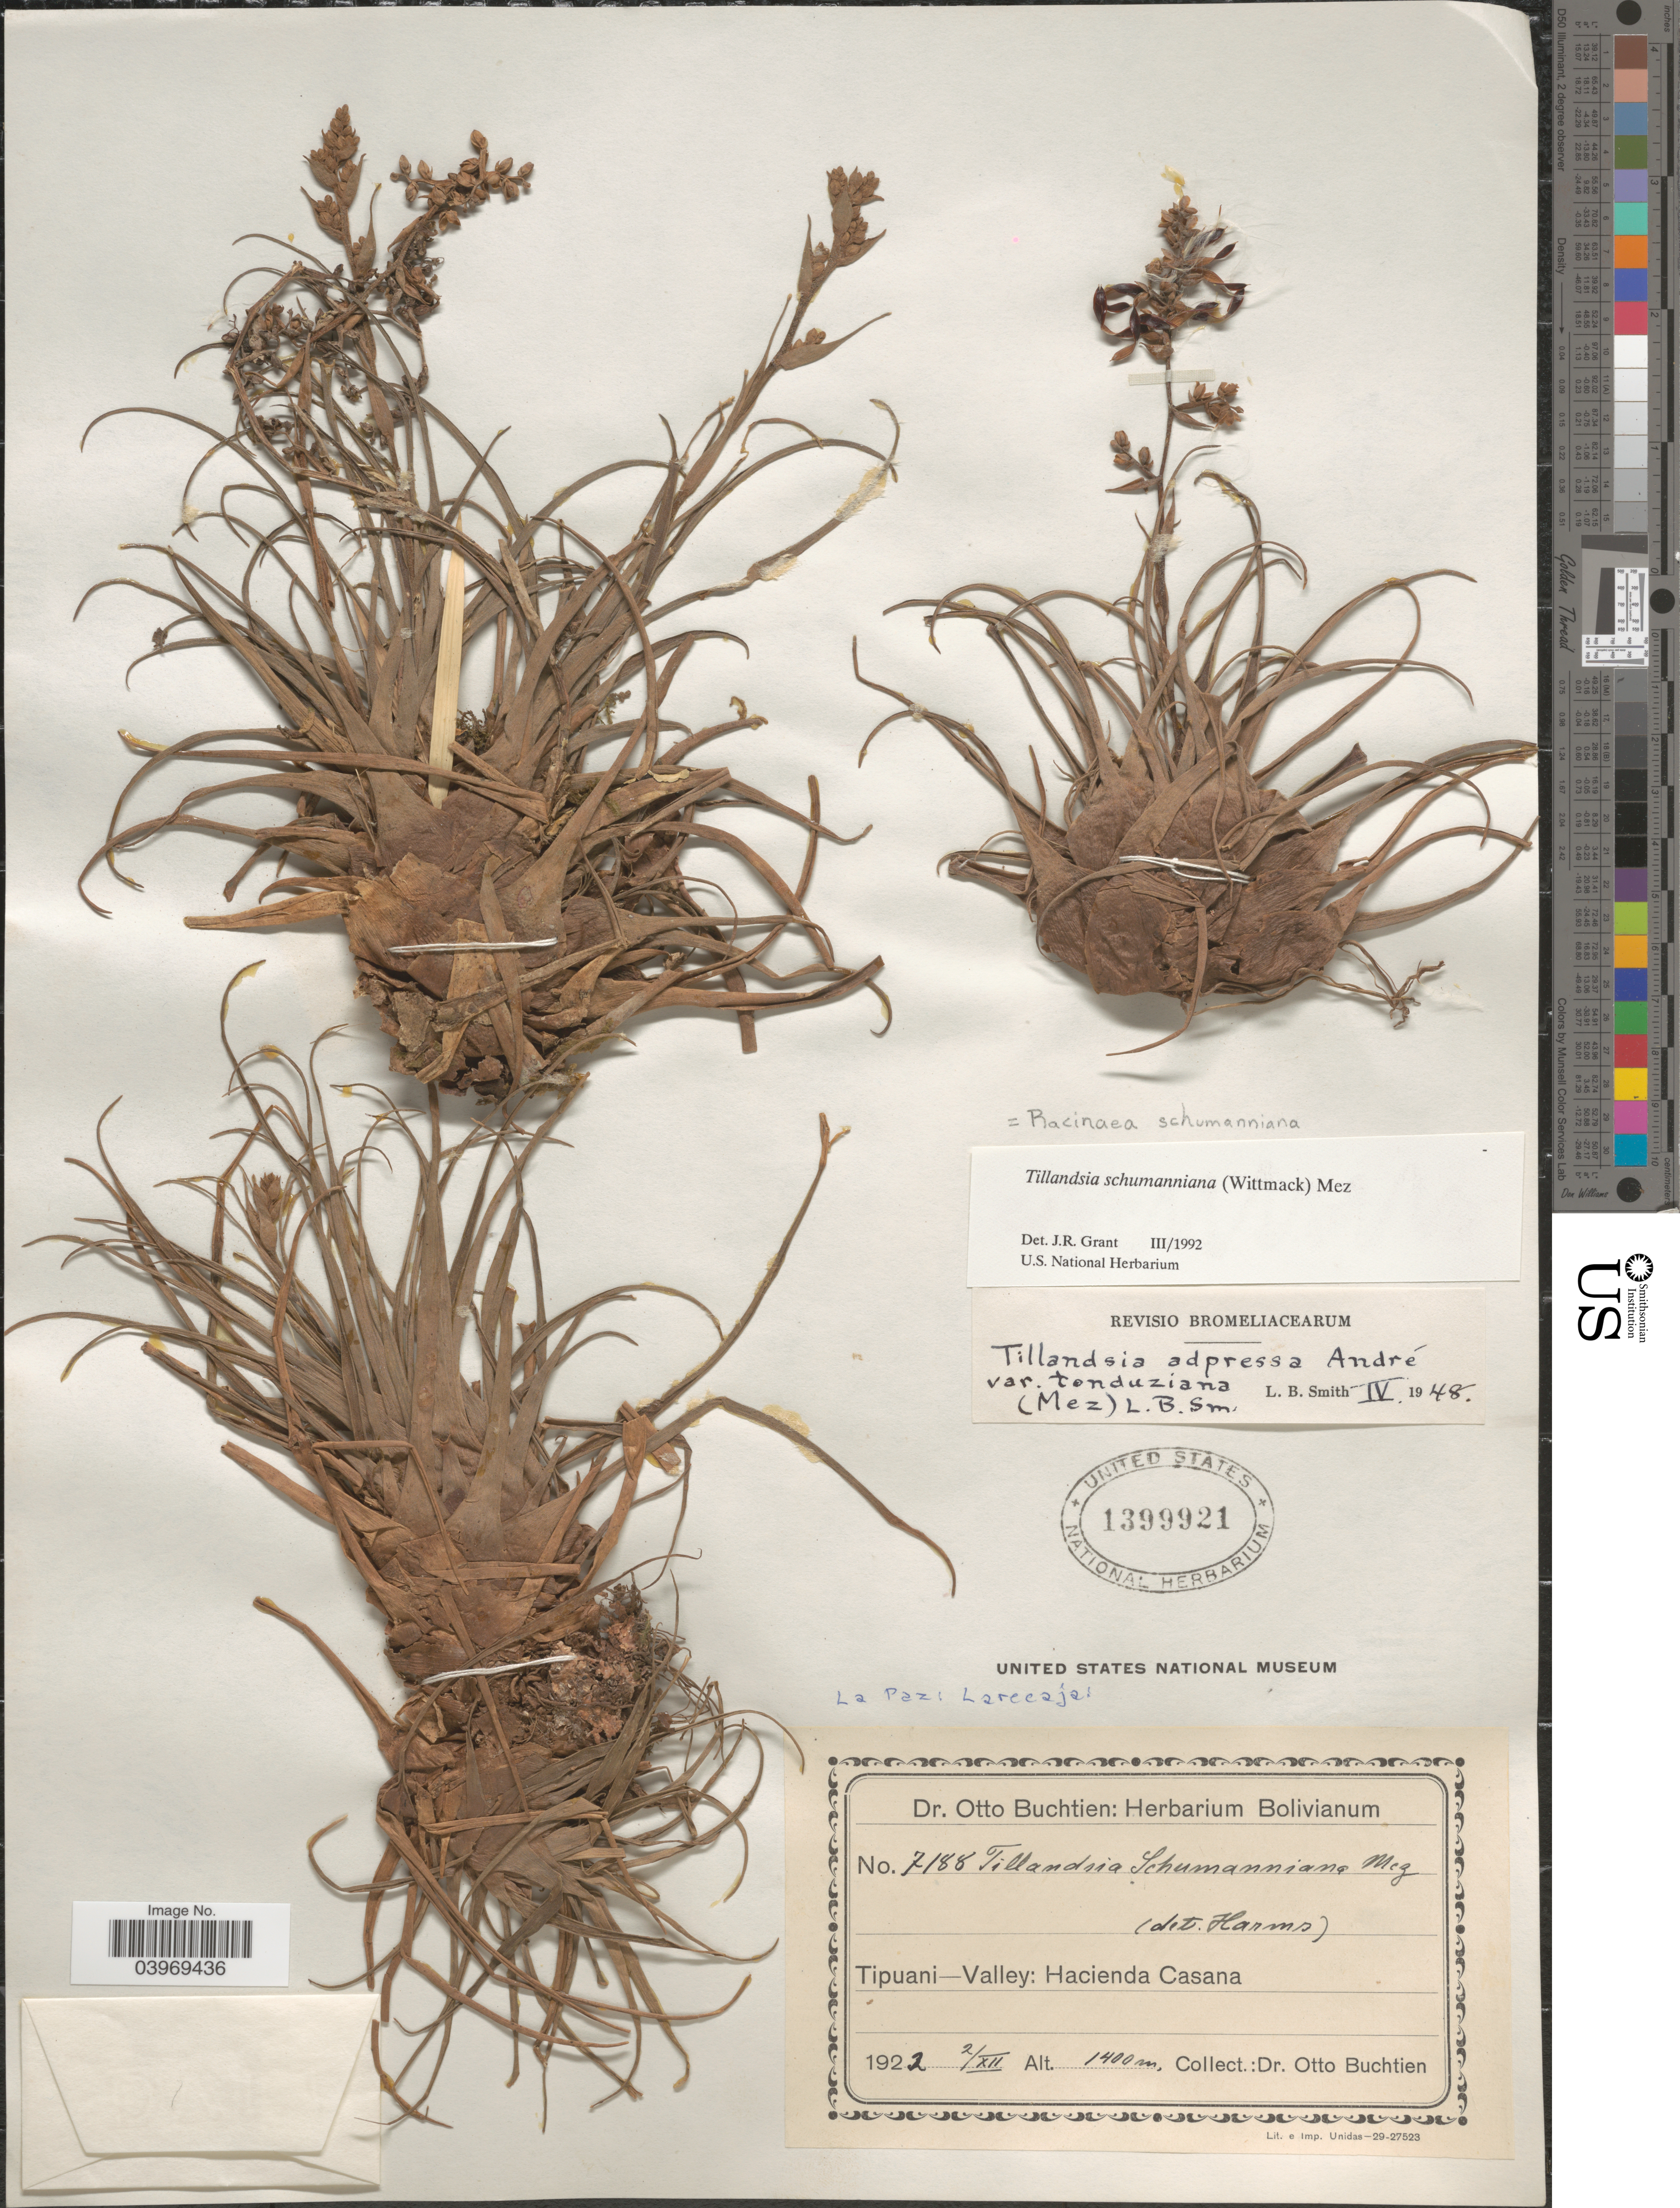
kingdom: Plantae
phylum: Tracheophyta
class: Liliopsida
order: Poales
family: Bromeliaceae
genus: Racinaea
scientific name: Racinaea schumanniana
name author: (Wittm.) J.R. Grant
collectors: O. Buchtien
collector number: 7188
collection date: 1922-12-02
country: Bolivia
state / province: La Paz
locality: Larecaja. Tipuani-Valley: Hacienda Casana.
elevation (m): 1400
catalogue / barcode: US 1399921